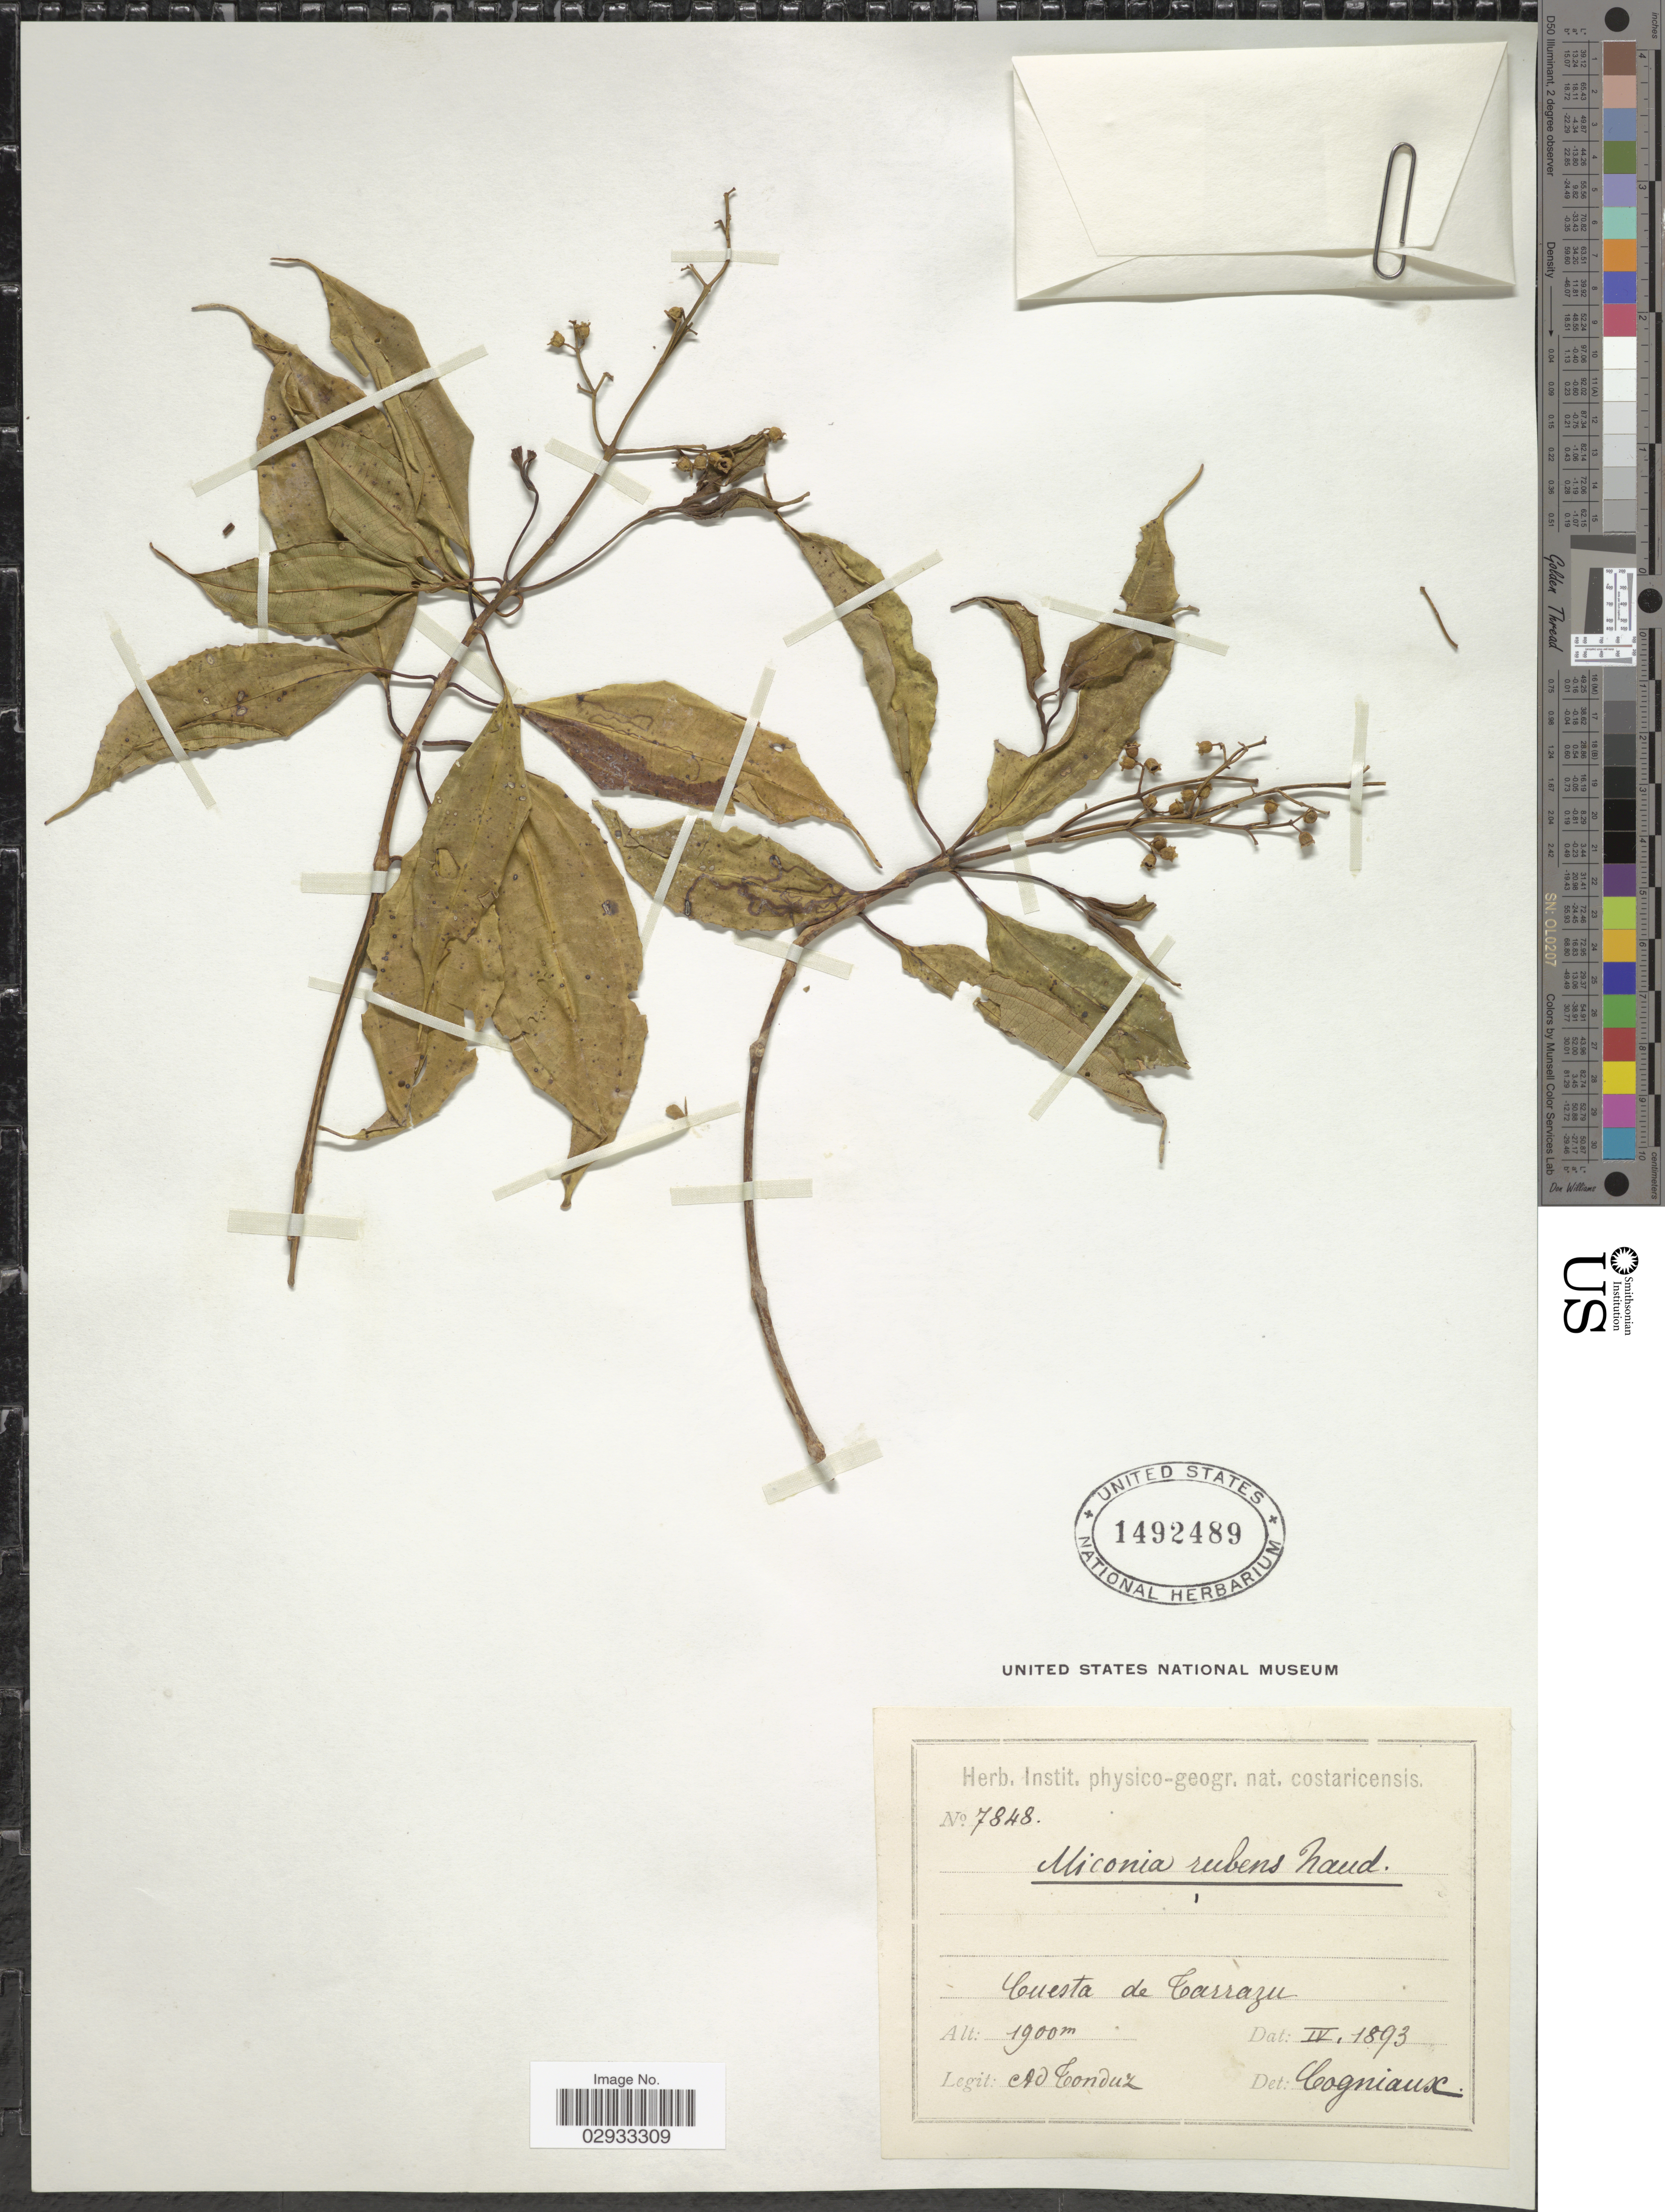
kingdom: Plantae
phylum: Tracheophyta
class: Magnoliopsida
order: Myrtales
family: Melastomataceae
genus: Miconia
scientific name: Miconia rubens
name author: (Sw.) Naudin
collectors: A. Tonduz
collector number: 7848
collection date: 1893-04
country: Costa Rica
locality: Cuesta de Tarrazu.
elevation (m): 1900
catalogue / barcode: US 1492489